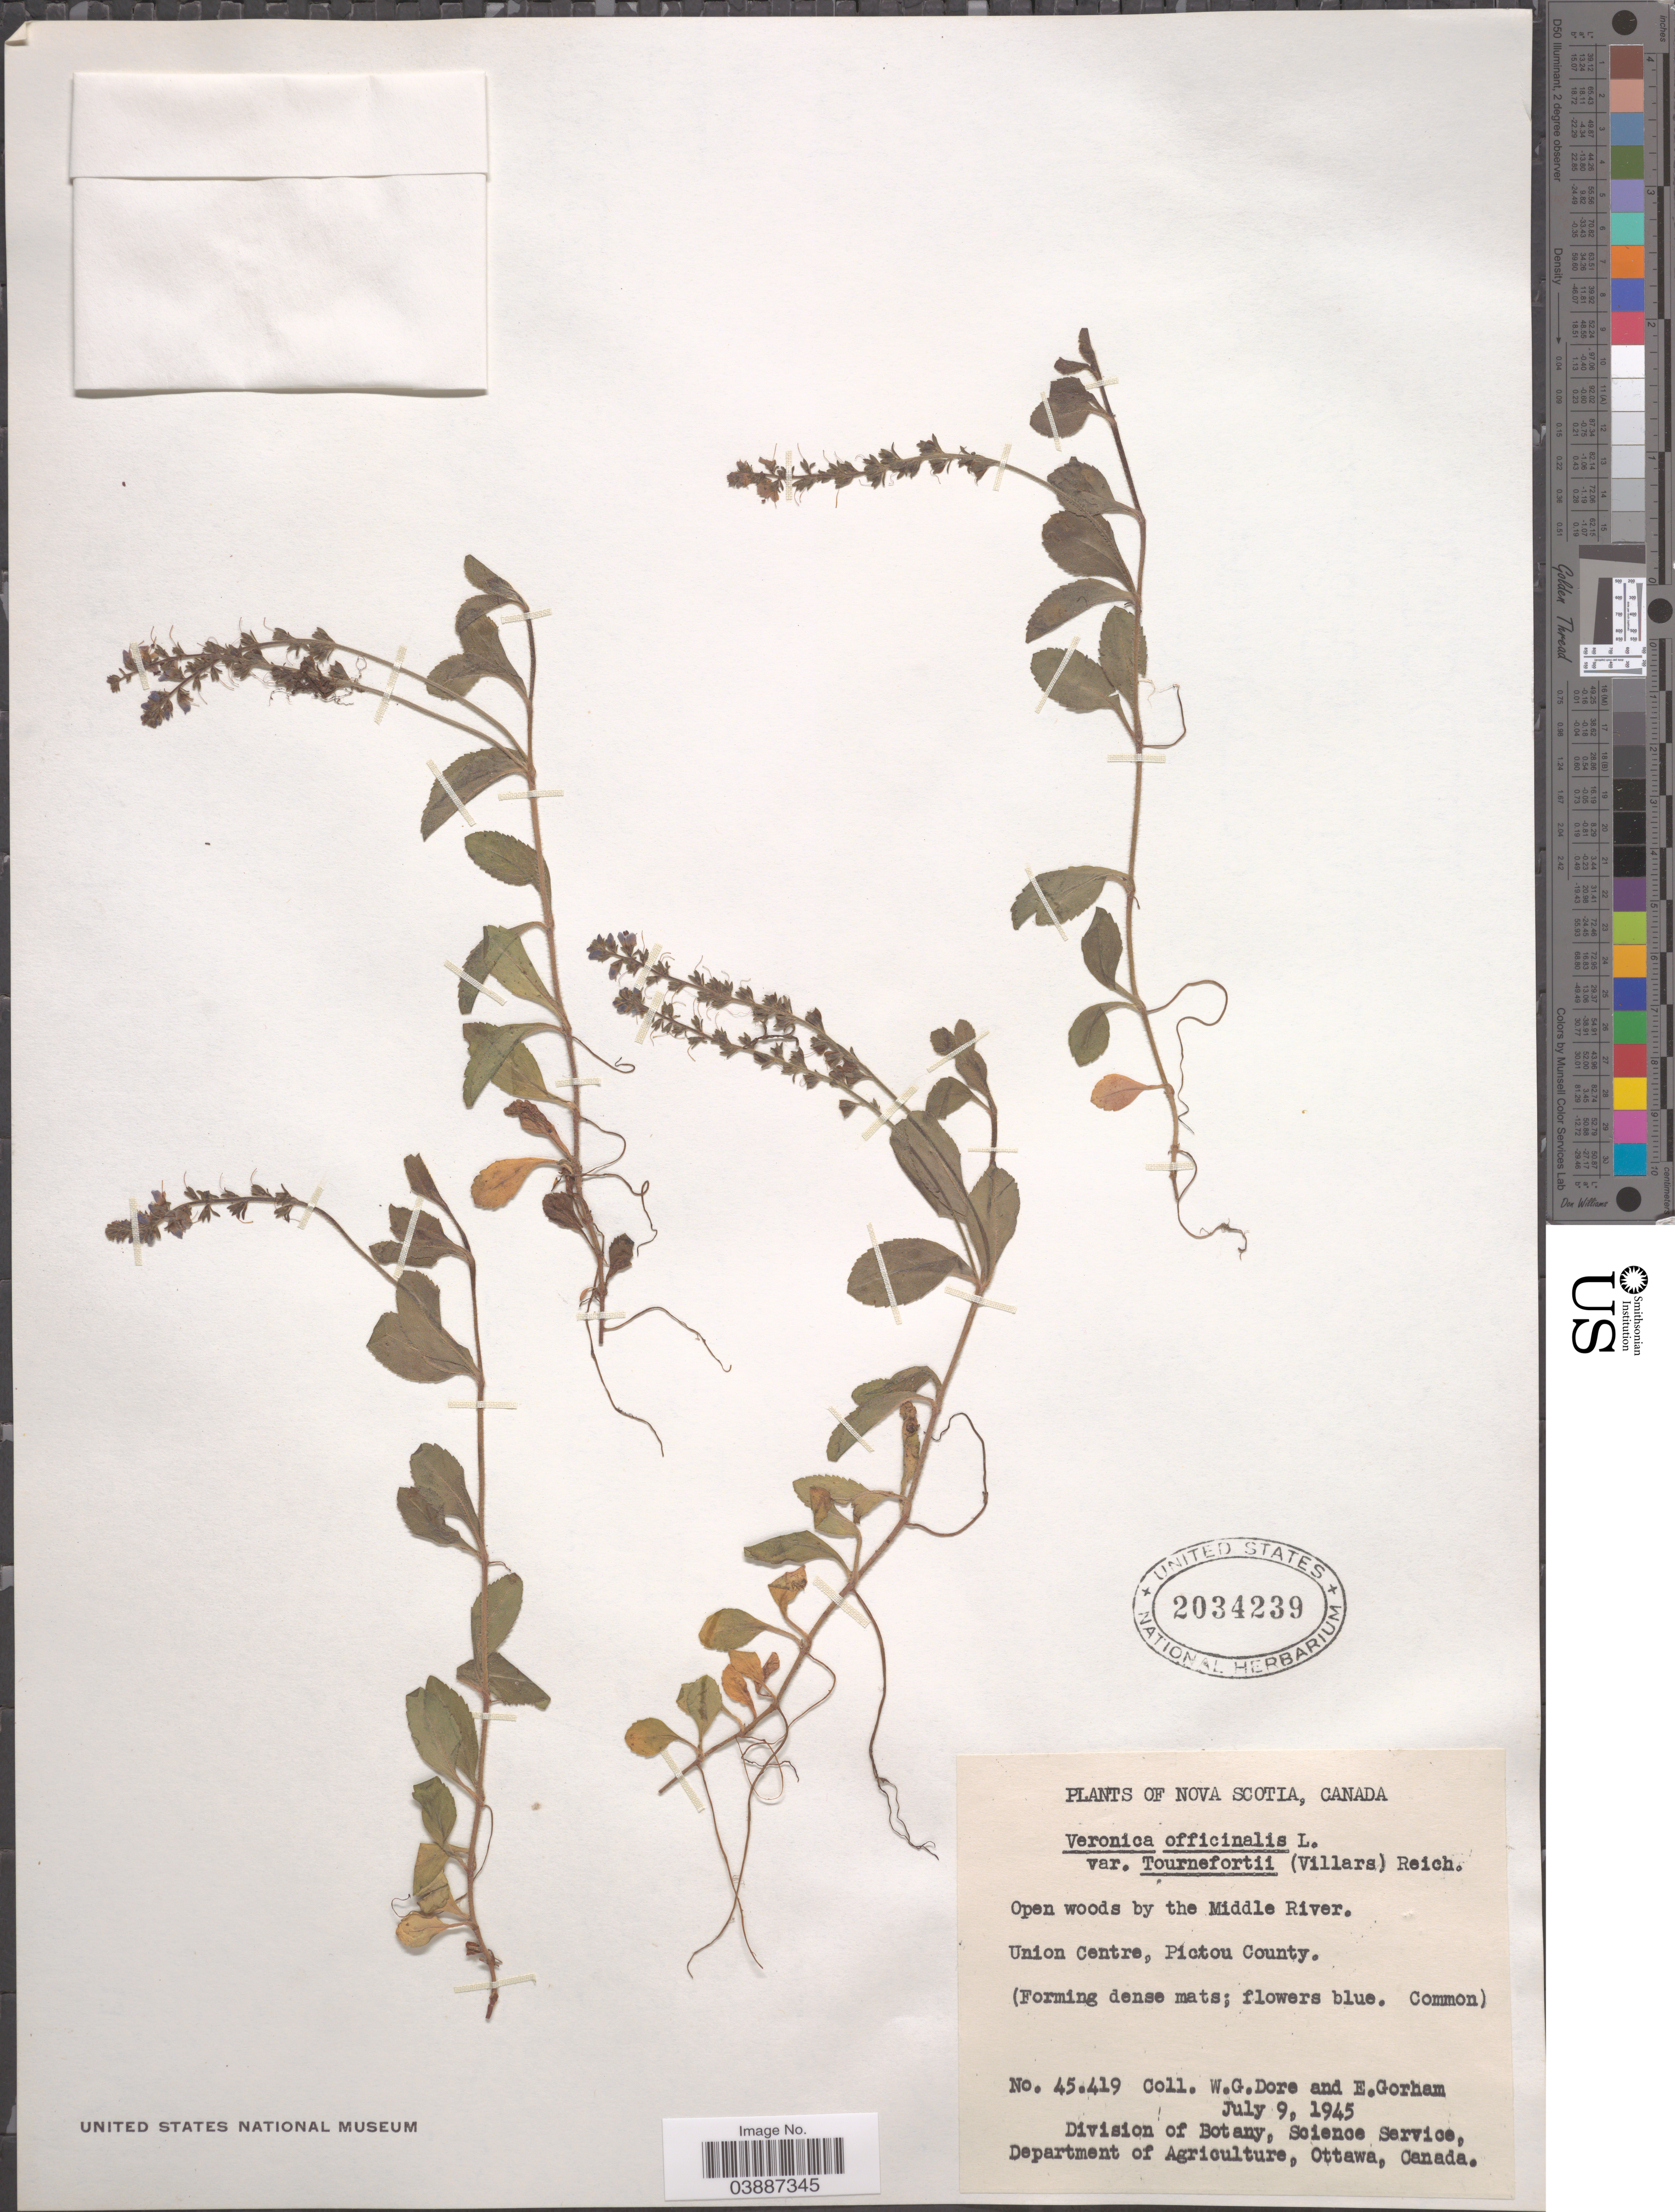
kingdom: Plantae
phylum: Tracheophyta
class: Magnoliopsida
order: Lamiales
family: Plantaginaceae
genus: Veronica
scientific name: Veronica officinalis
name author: L.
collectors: W. Dore & E. Gorham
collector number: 45419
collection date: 1945-07-09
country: Canada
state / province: Nova Scotia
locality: Open woods by the Middle River. Union Centre, Pictou County.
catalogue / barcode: US 2034239